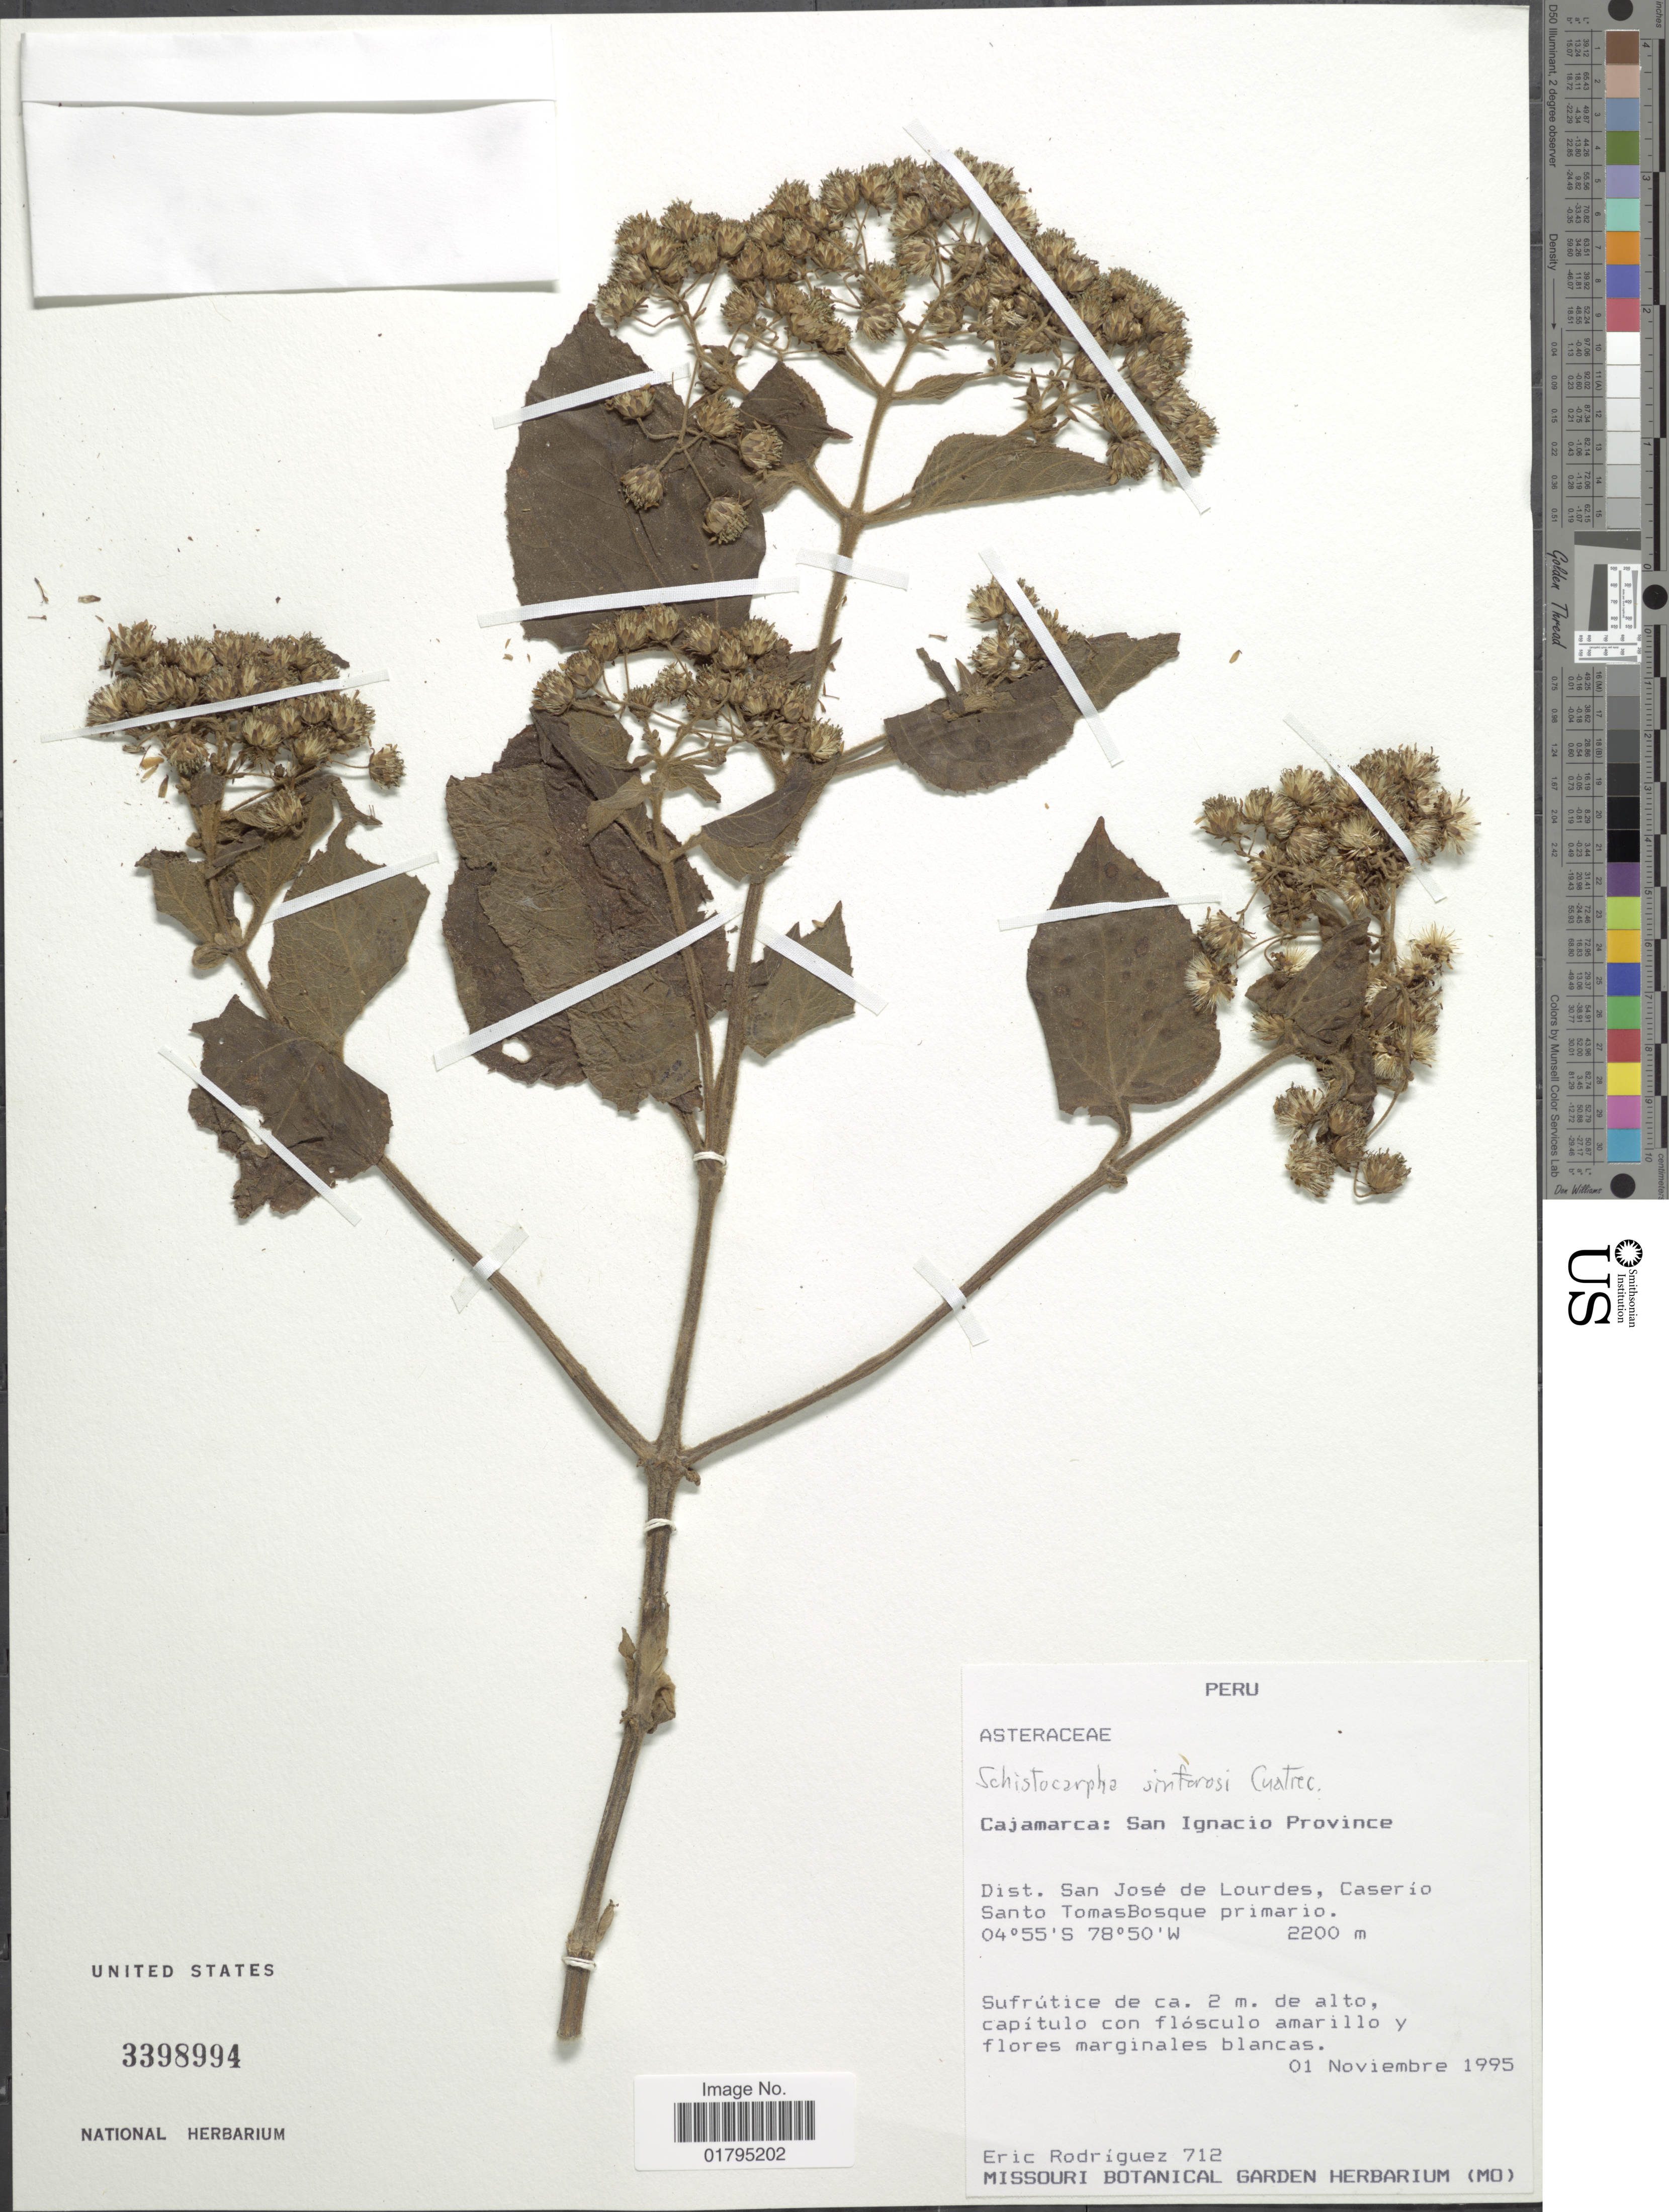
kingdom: Plantae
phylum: Tracheophyta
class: Magnoliopsida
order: Asterales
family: Asteraceae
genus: Schistocarpha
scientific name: Schistocarpha sinforosii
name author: Cuatrec.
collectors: E. Rodriguez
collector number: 712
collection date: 1995-11-01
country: Peru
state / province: Cajamarca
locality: Cajamarca: San Ignacio Province, Dist. San Jose de Lourdes, Caserio Santo TomasBosque primario.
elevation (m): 2200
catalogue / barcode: US 3398994